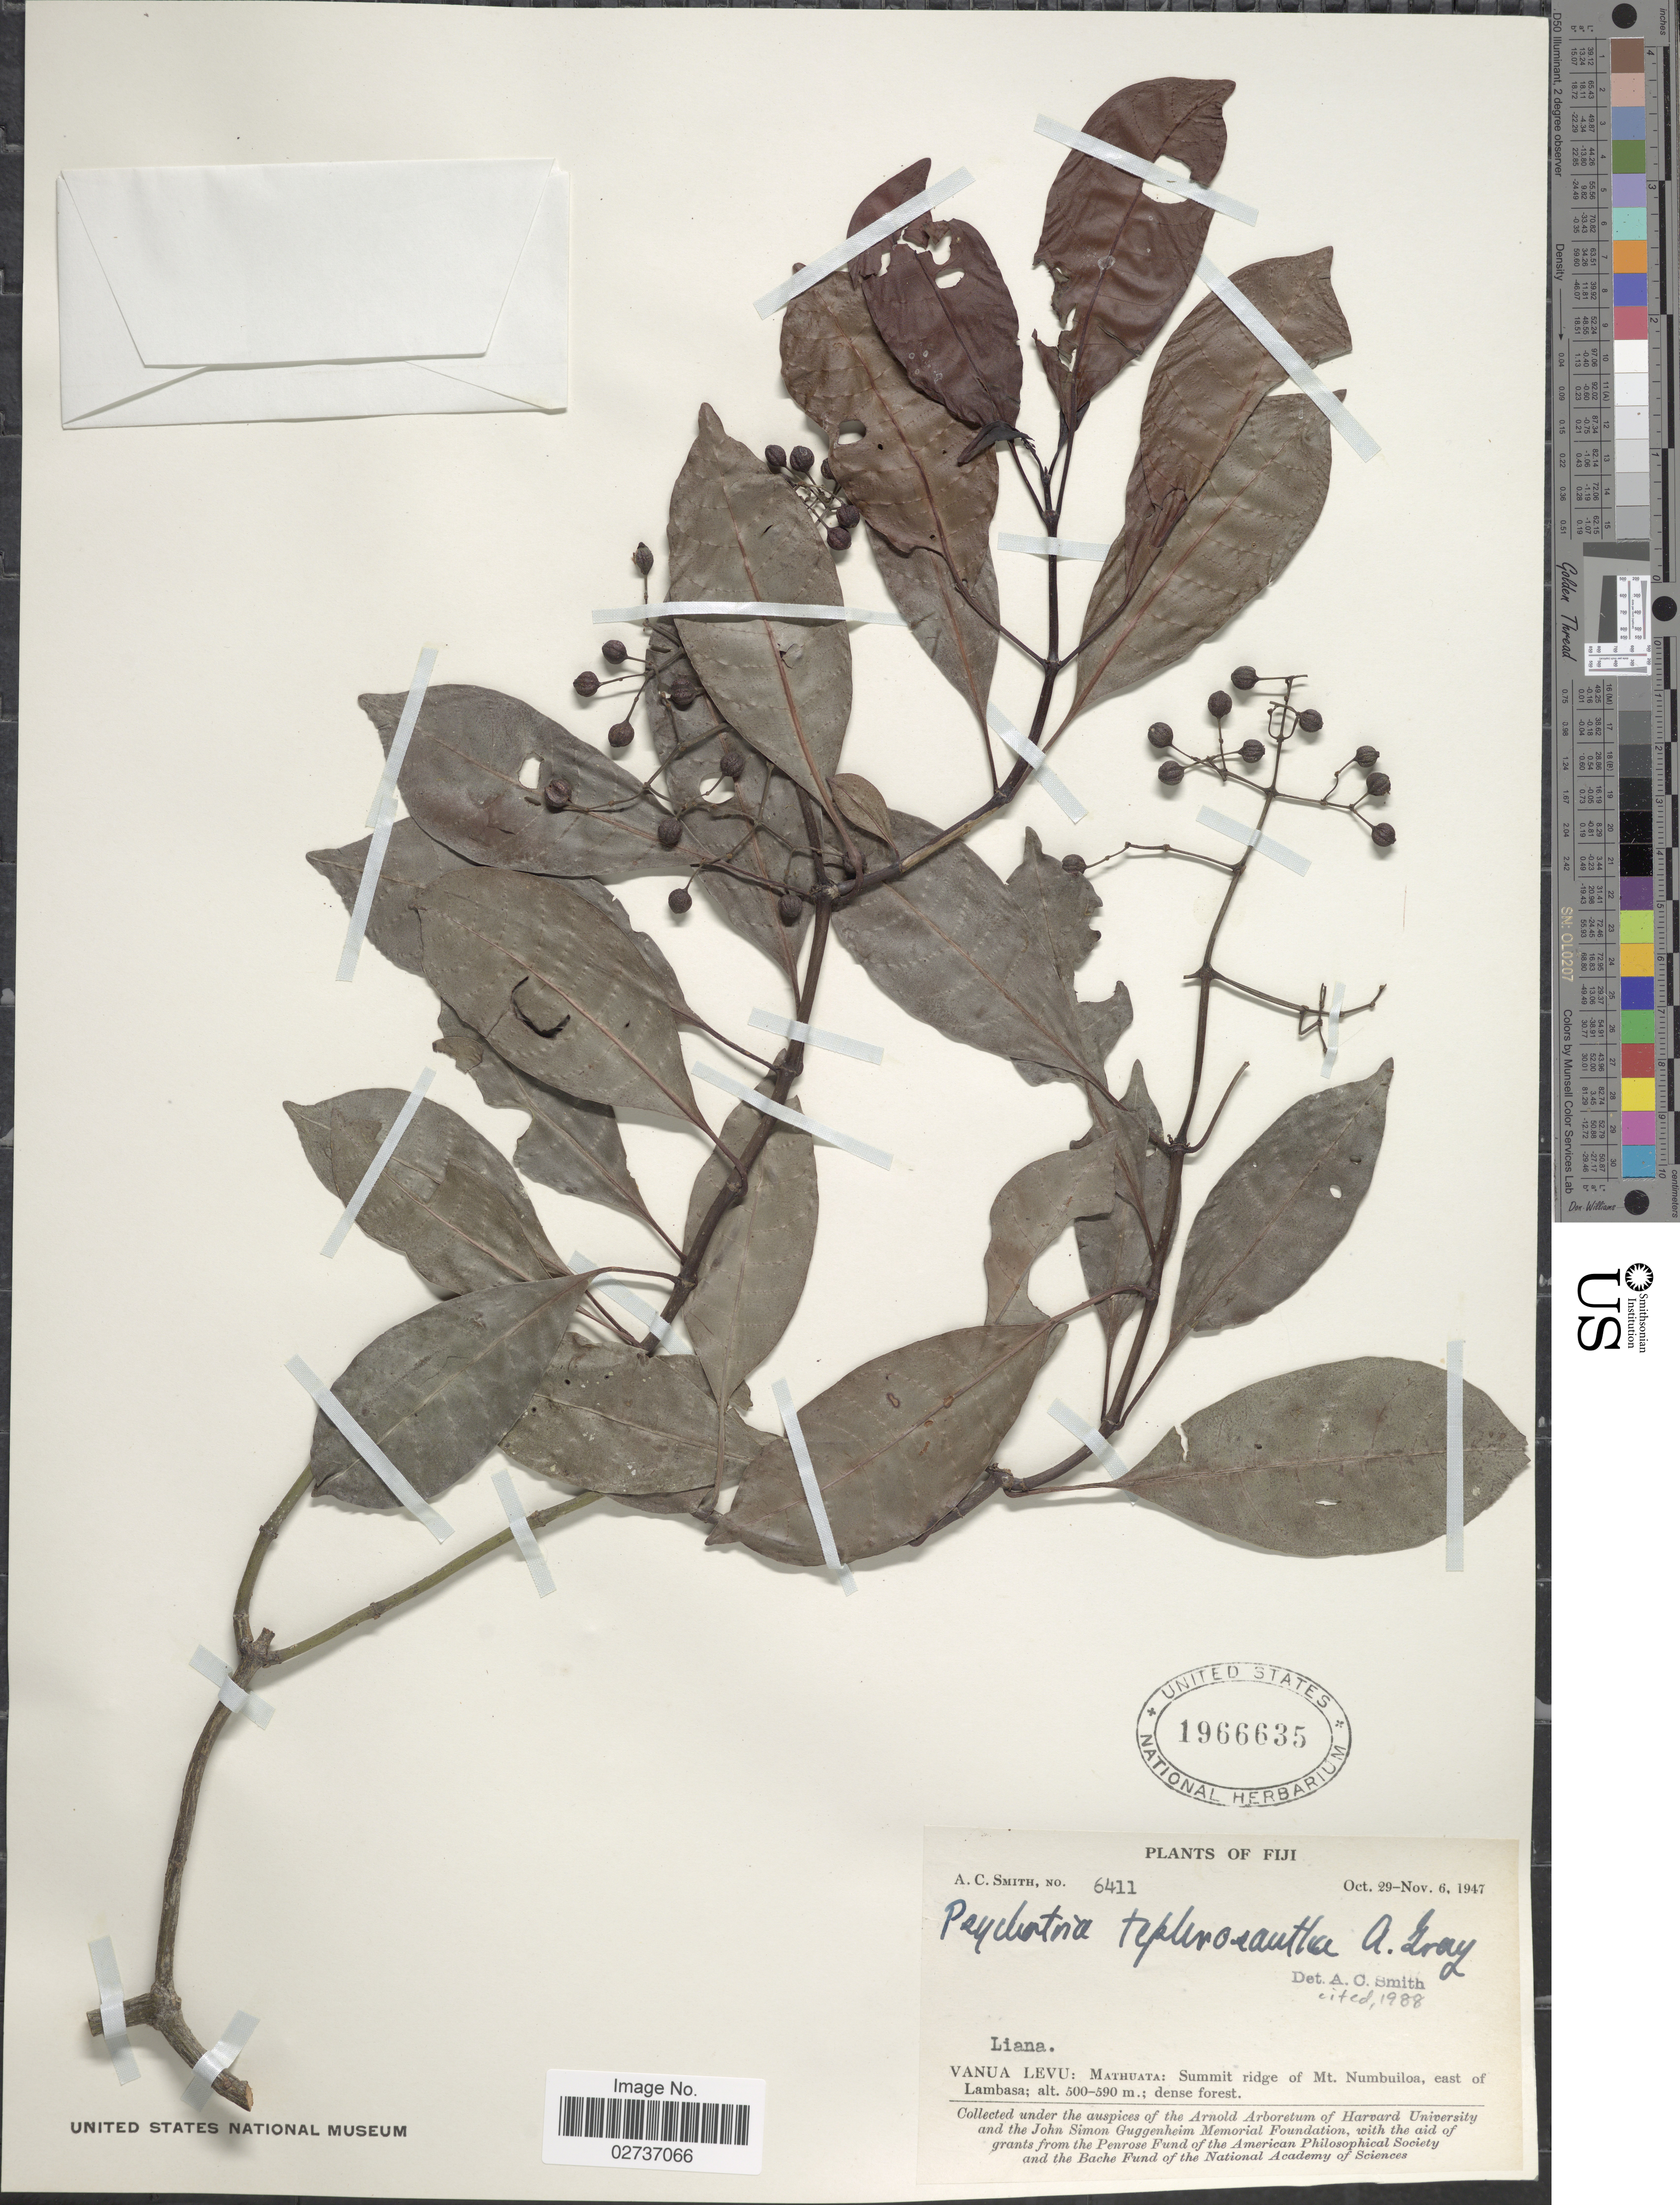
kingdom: Plantae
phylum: Tracheophyta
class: Magnoliopsida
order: Gentianales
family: Rubiaceae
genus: Psychotria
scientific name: Psychotria tephrosantha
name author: A. Gray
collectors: A. C. Smith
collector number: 6411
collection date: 1947-10-29/1947-11-06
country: Fiji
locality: Vanua Levu: Mathuata: Summit ridge of Mt. Numbuiloa, east of Lambasa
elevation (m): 500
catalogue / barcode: US 1966635